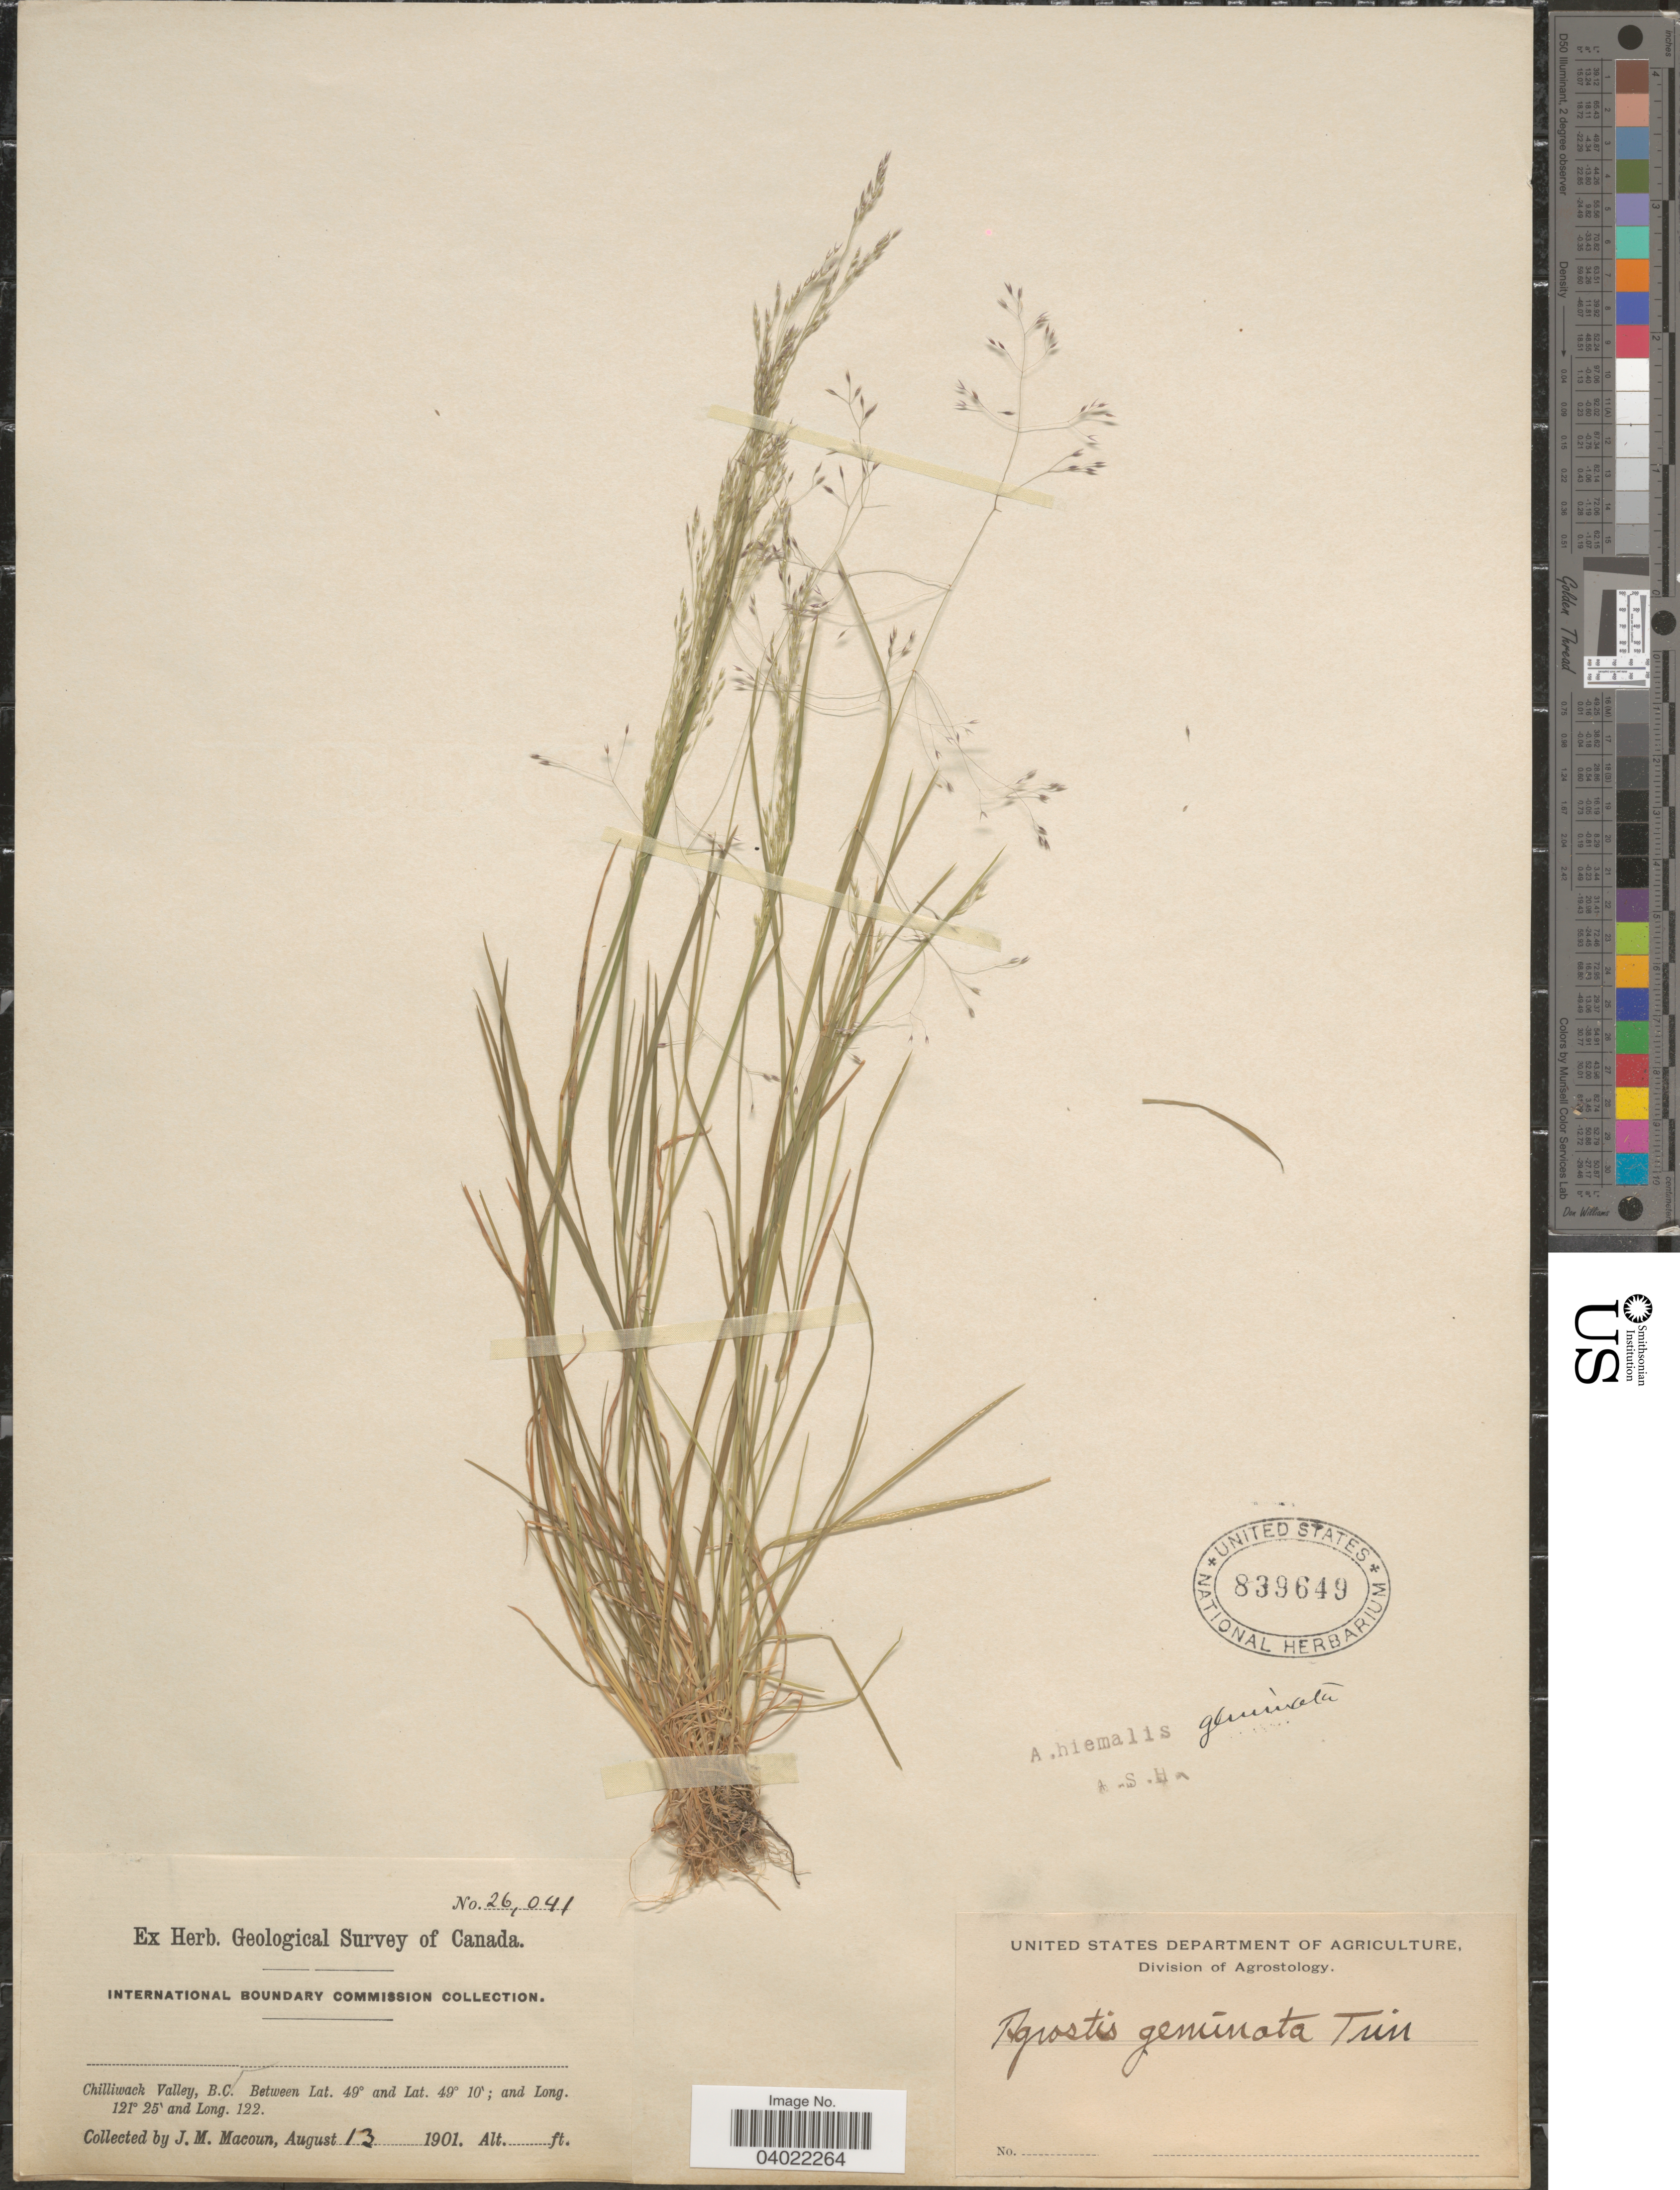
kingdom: Plantae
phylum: Tracheophyta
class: Liliopsida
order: Poales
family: Poaceae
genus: Agrostis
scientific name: Agrostis scabra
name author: Willd.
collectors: J. M. Macoun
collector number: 26041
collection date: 1901-08-13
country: Canada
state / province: British Columbia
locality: Chilliwack Valley.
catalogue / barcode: US 839649